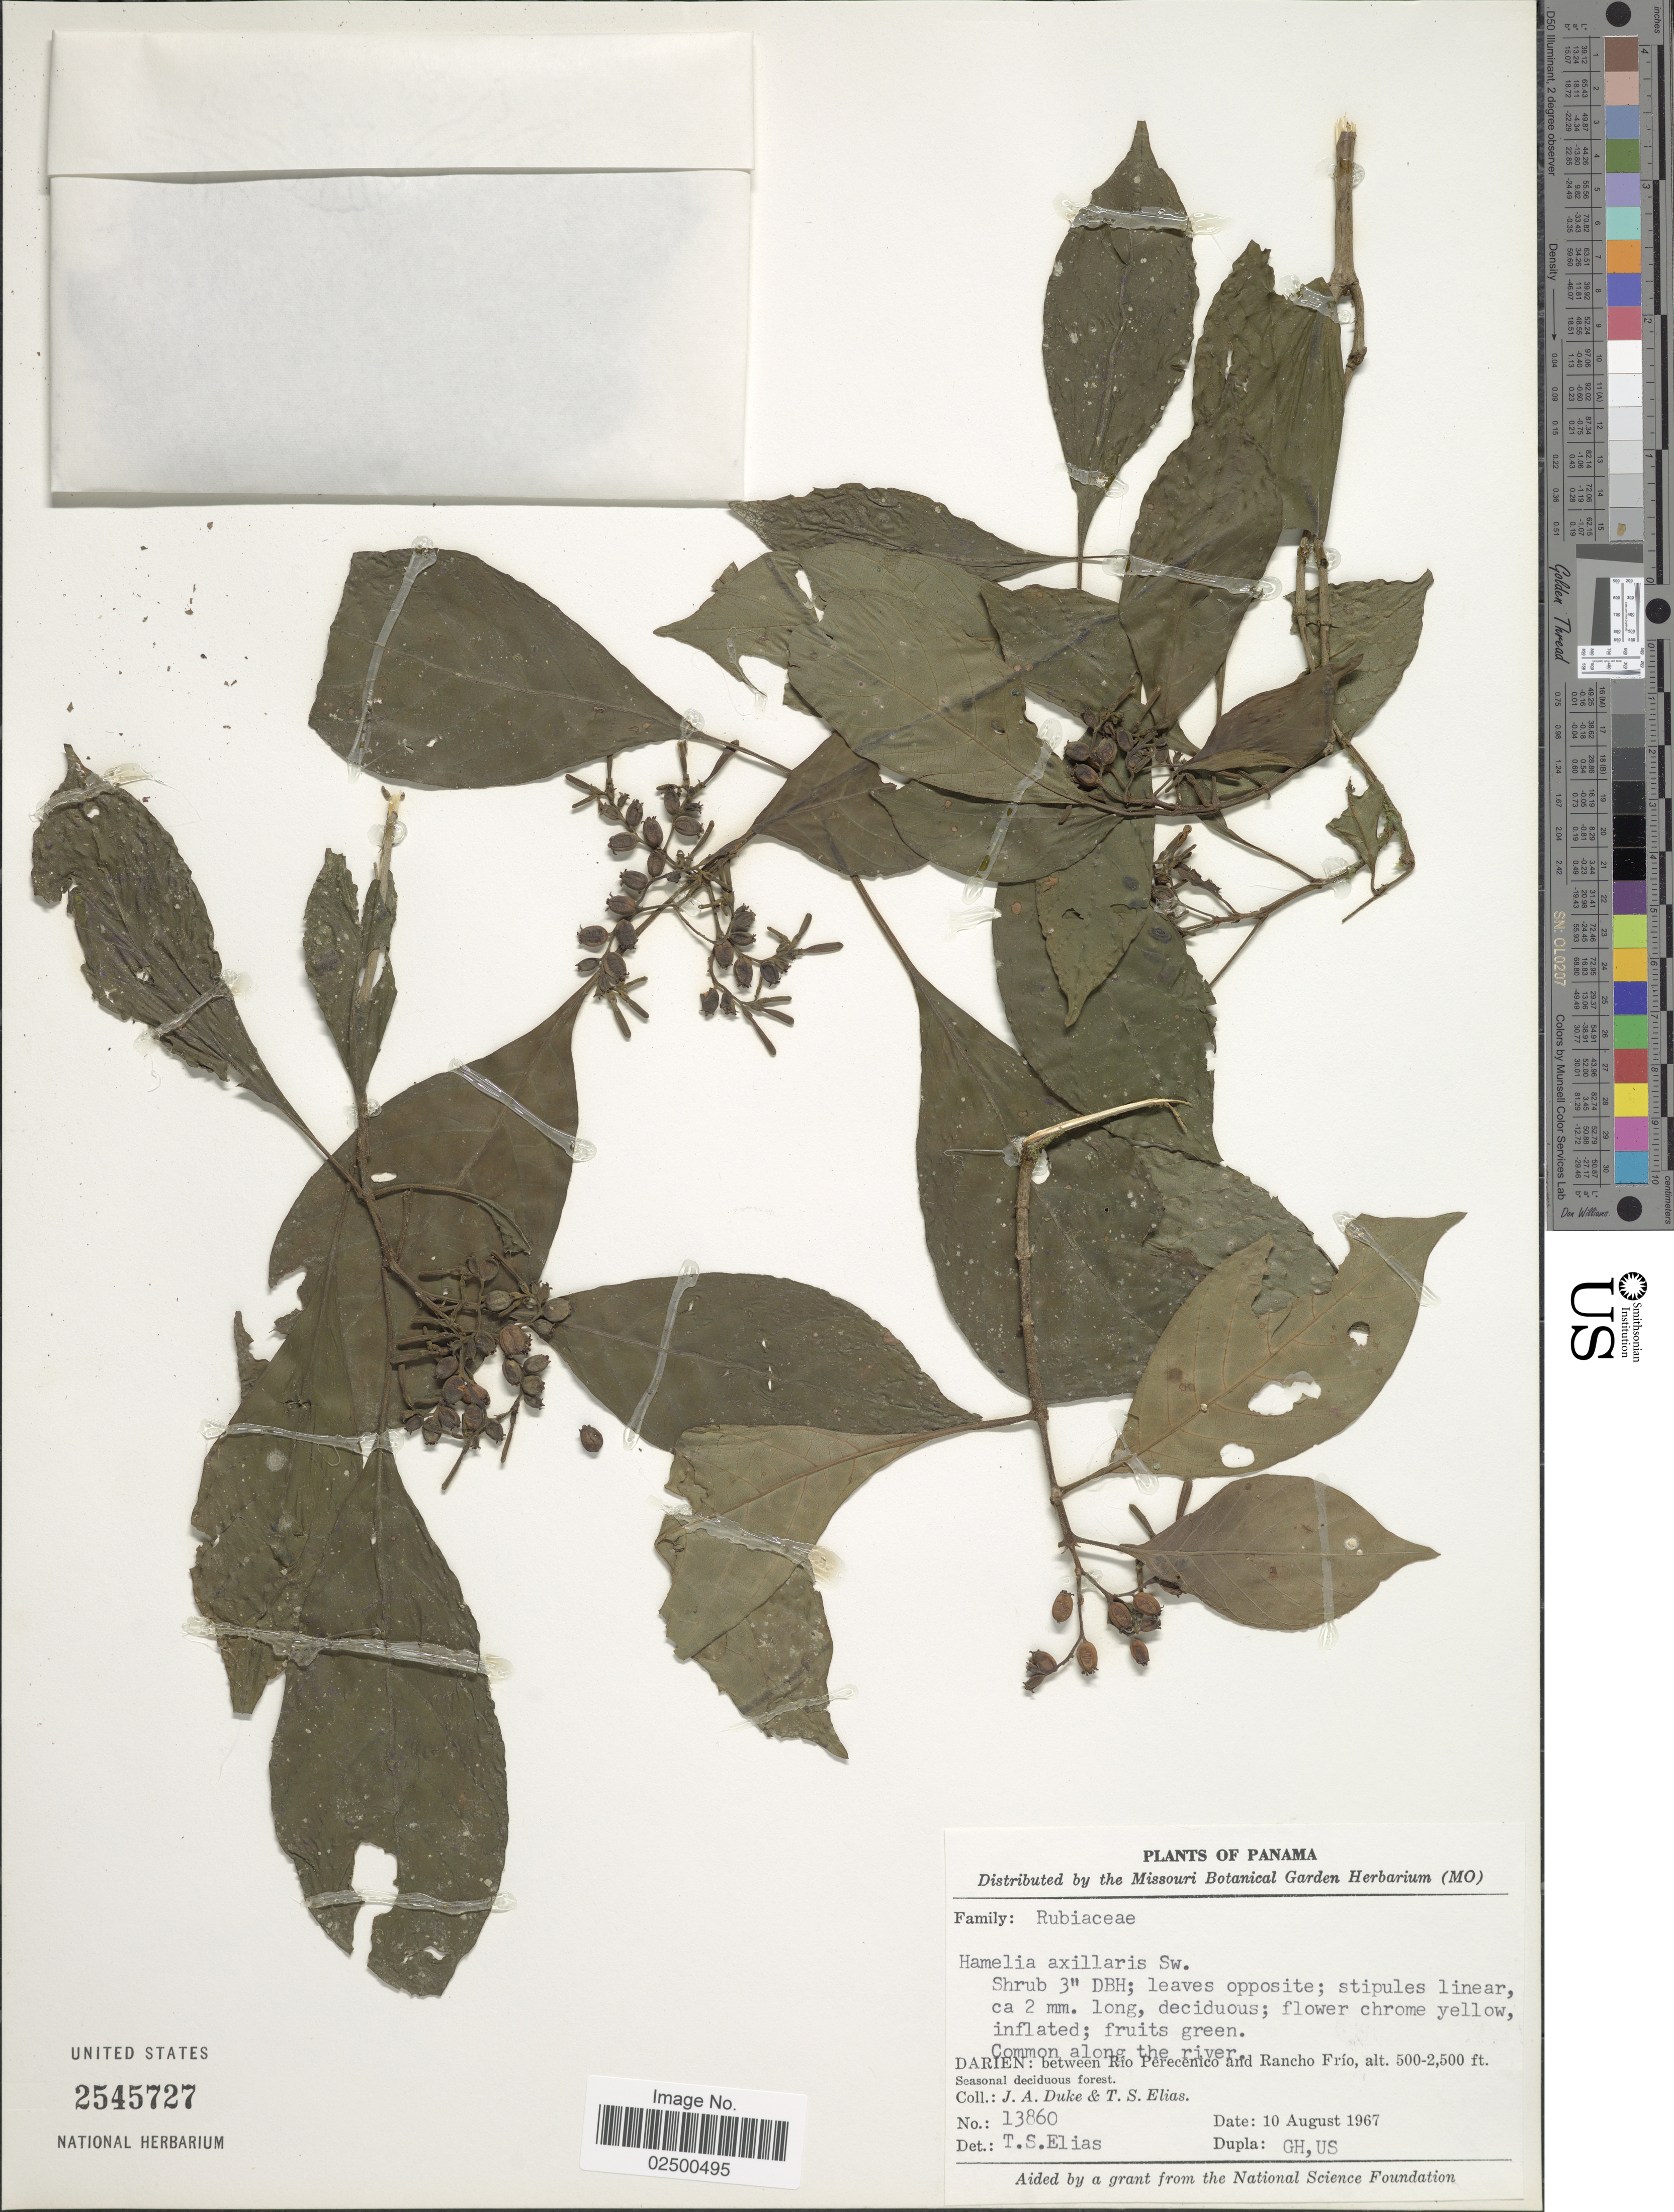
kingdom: Plantae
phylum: Tracheophyta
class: Magnoliopsida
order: Gentianales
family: Rubiaceae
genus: Hamelia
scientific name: Hamelia axillaris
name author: Sw.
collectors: J. A. Duke & T. S. Elias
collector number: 13860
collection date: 1967-08-10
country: Panama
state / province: Darién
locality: Darien: between Rio Perecenico and Rancho Frio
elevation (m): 152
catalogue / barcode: US 2545727